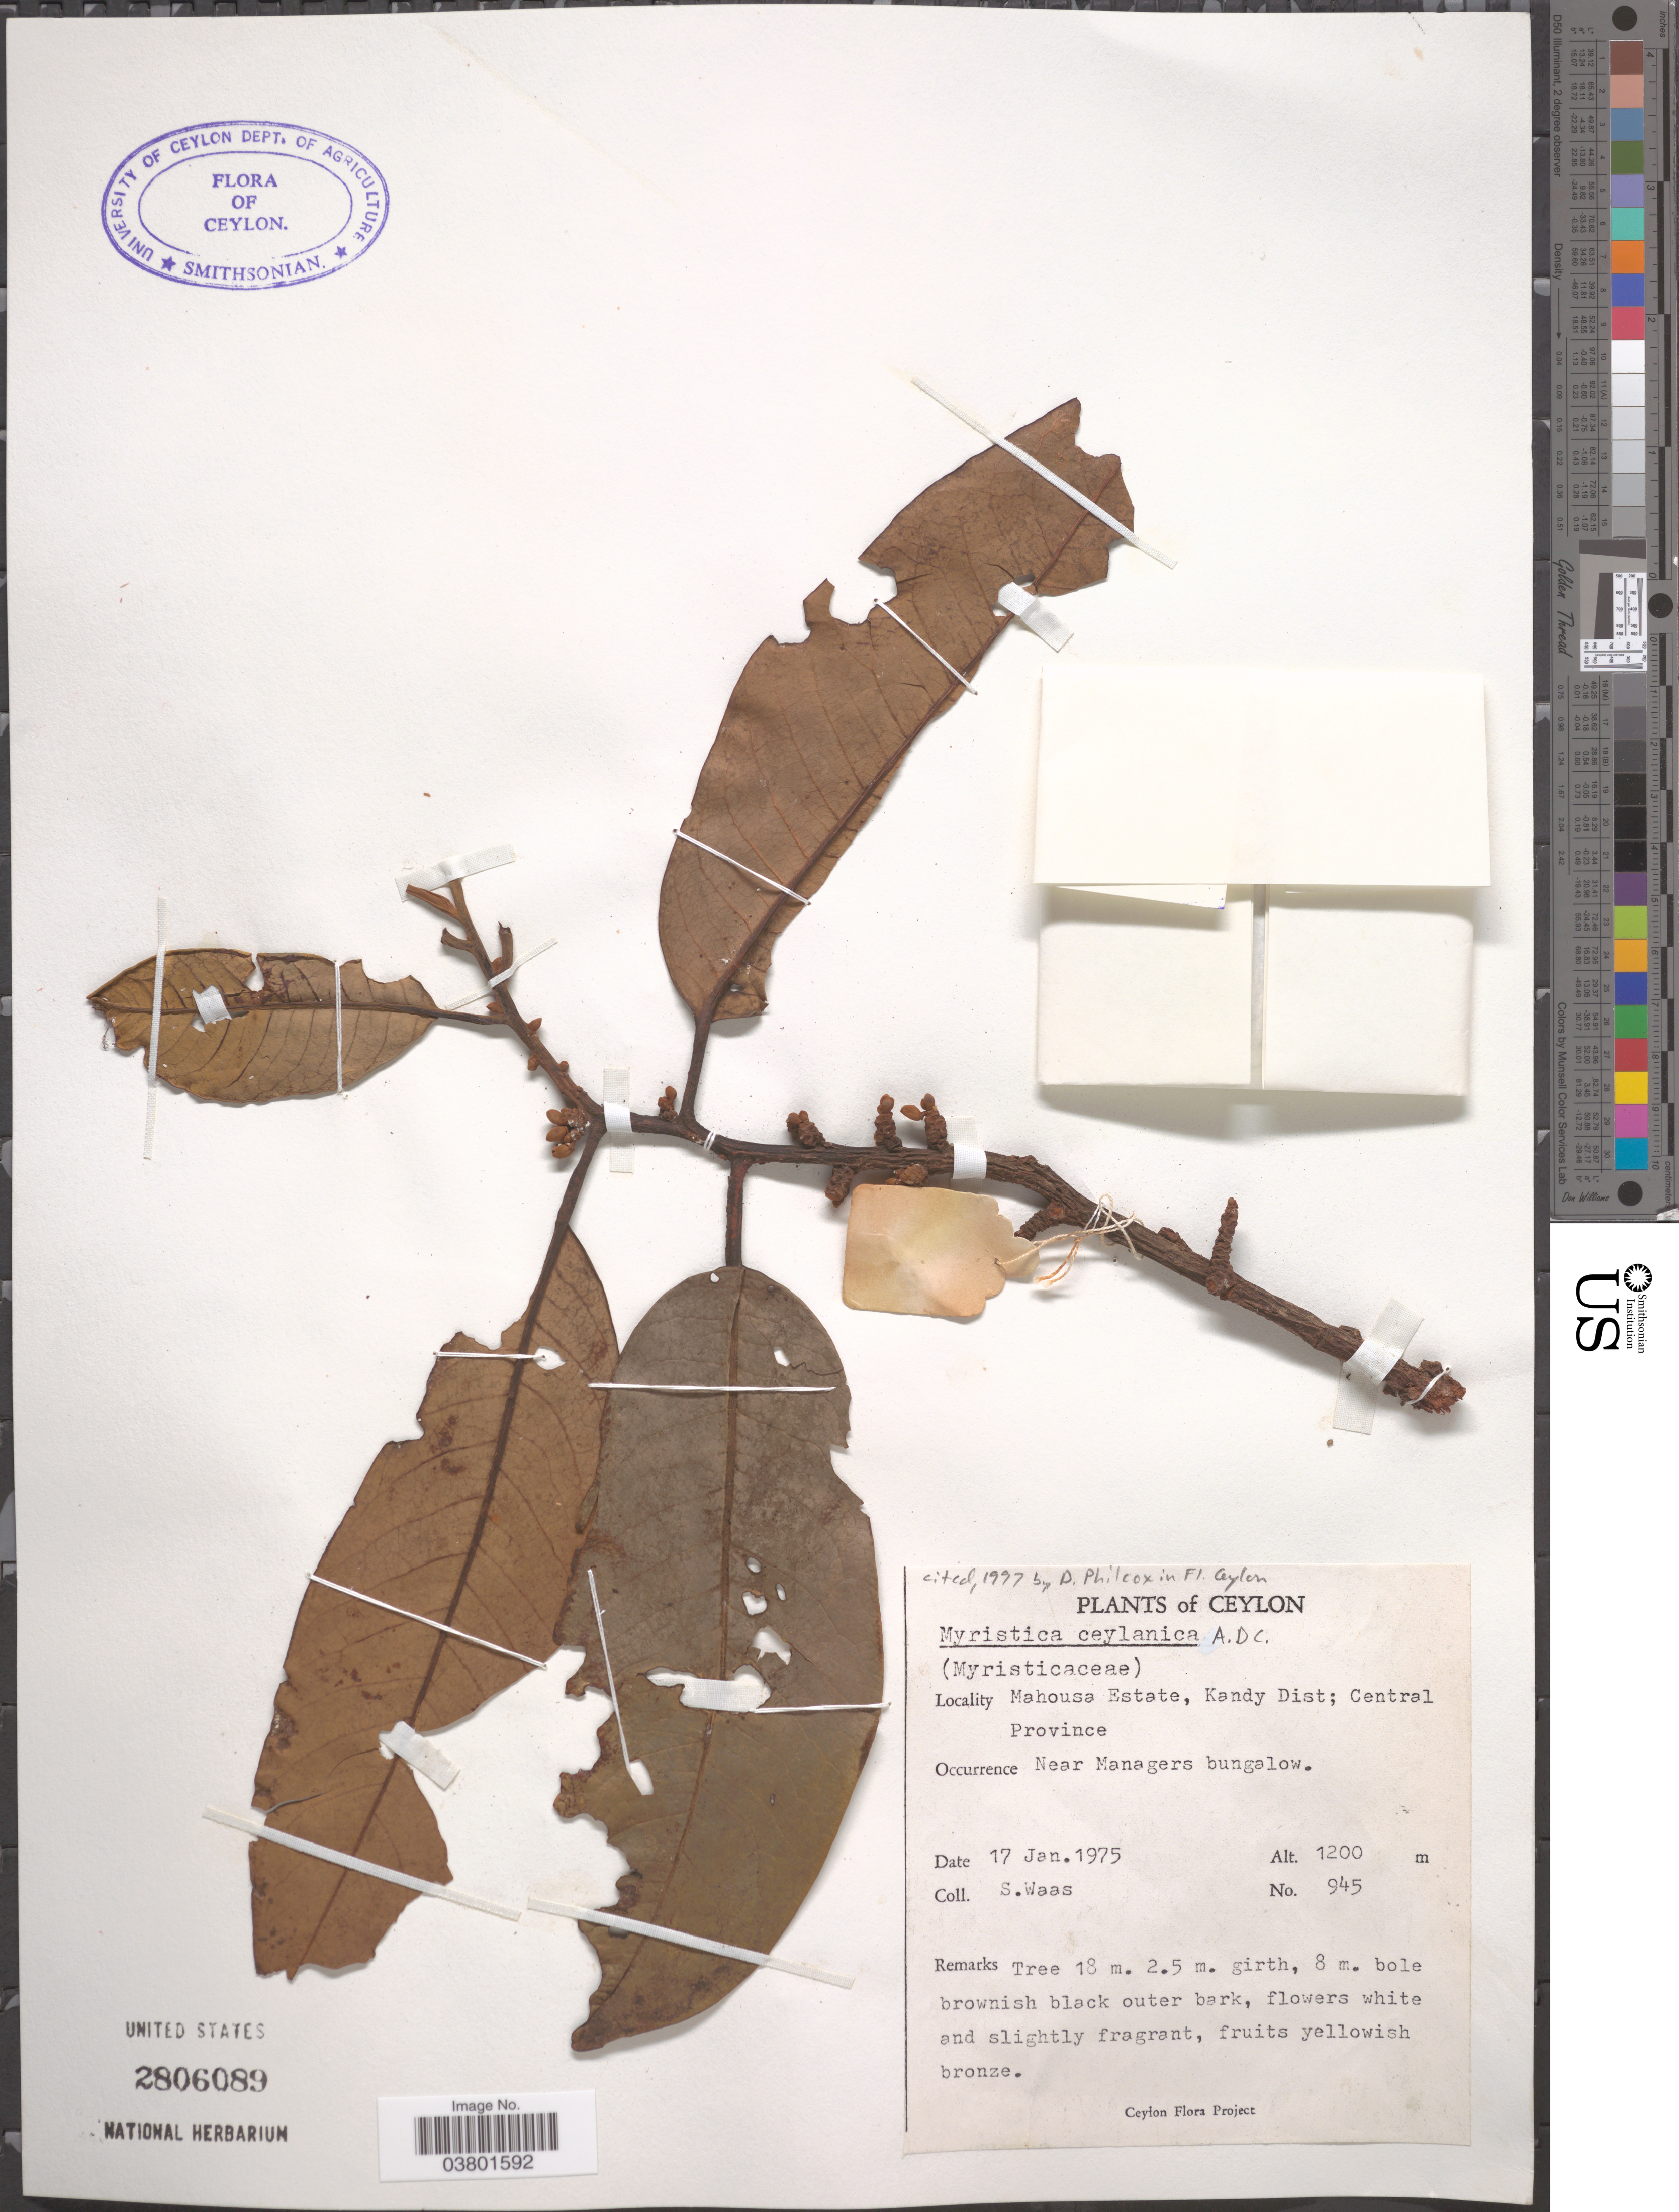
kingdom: Plantae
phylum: Tracheophyta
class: Magnoliopsida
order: Magnoliales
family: Myristicaceae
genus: Myristica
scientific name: Myristica ceylanica var. ceylanica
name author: A. DC.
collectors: S. Waas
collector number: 945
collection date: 1975-01-17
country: Sri Lanka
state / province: Central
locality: Ceylon. Mahousa Estate, Kandy Dist. Near Managers bungalow.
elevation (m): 1200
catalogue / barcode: US 2806089